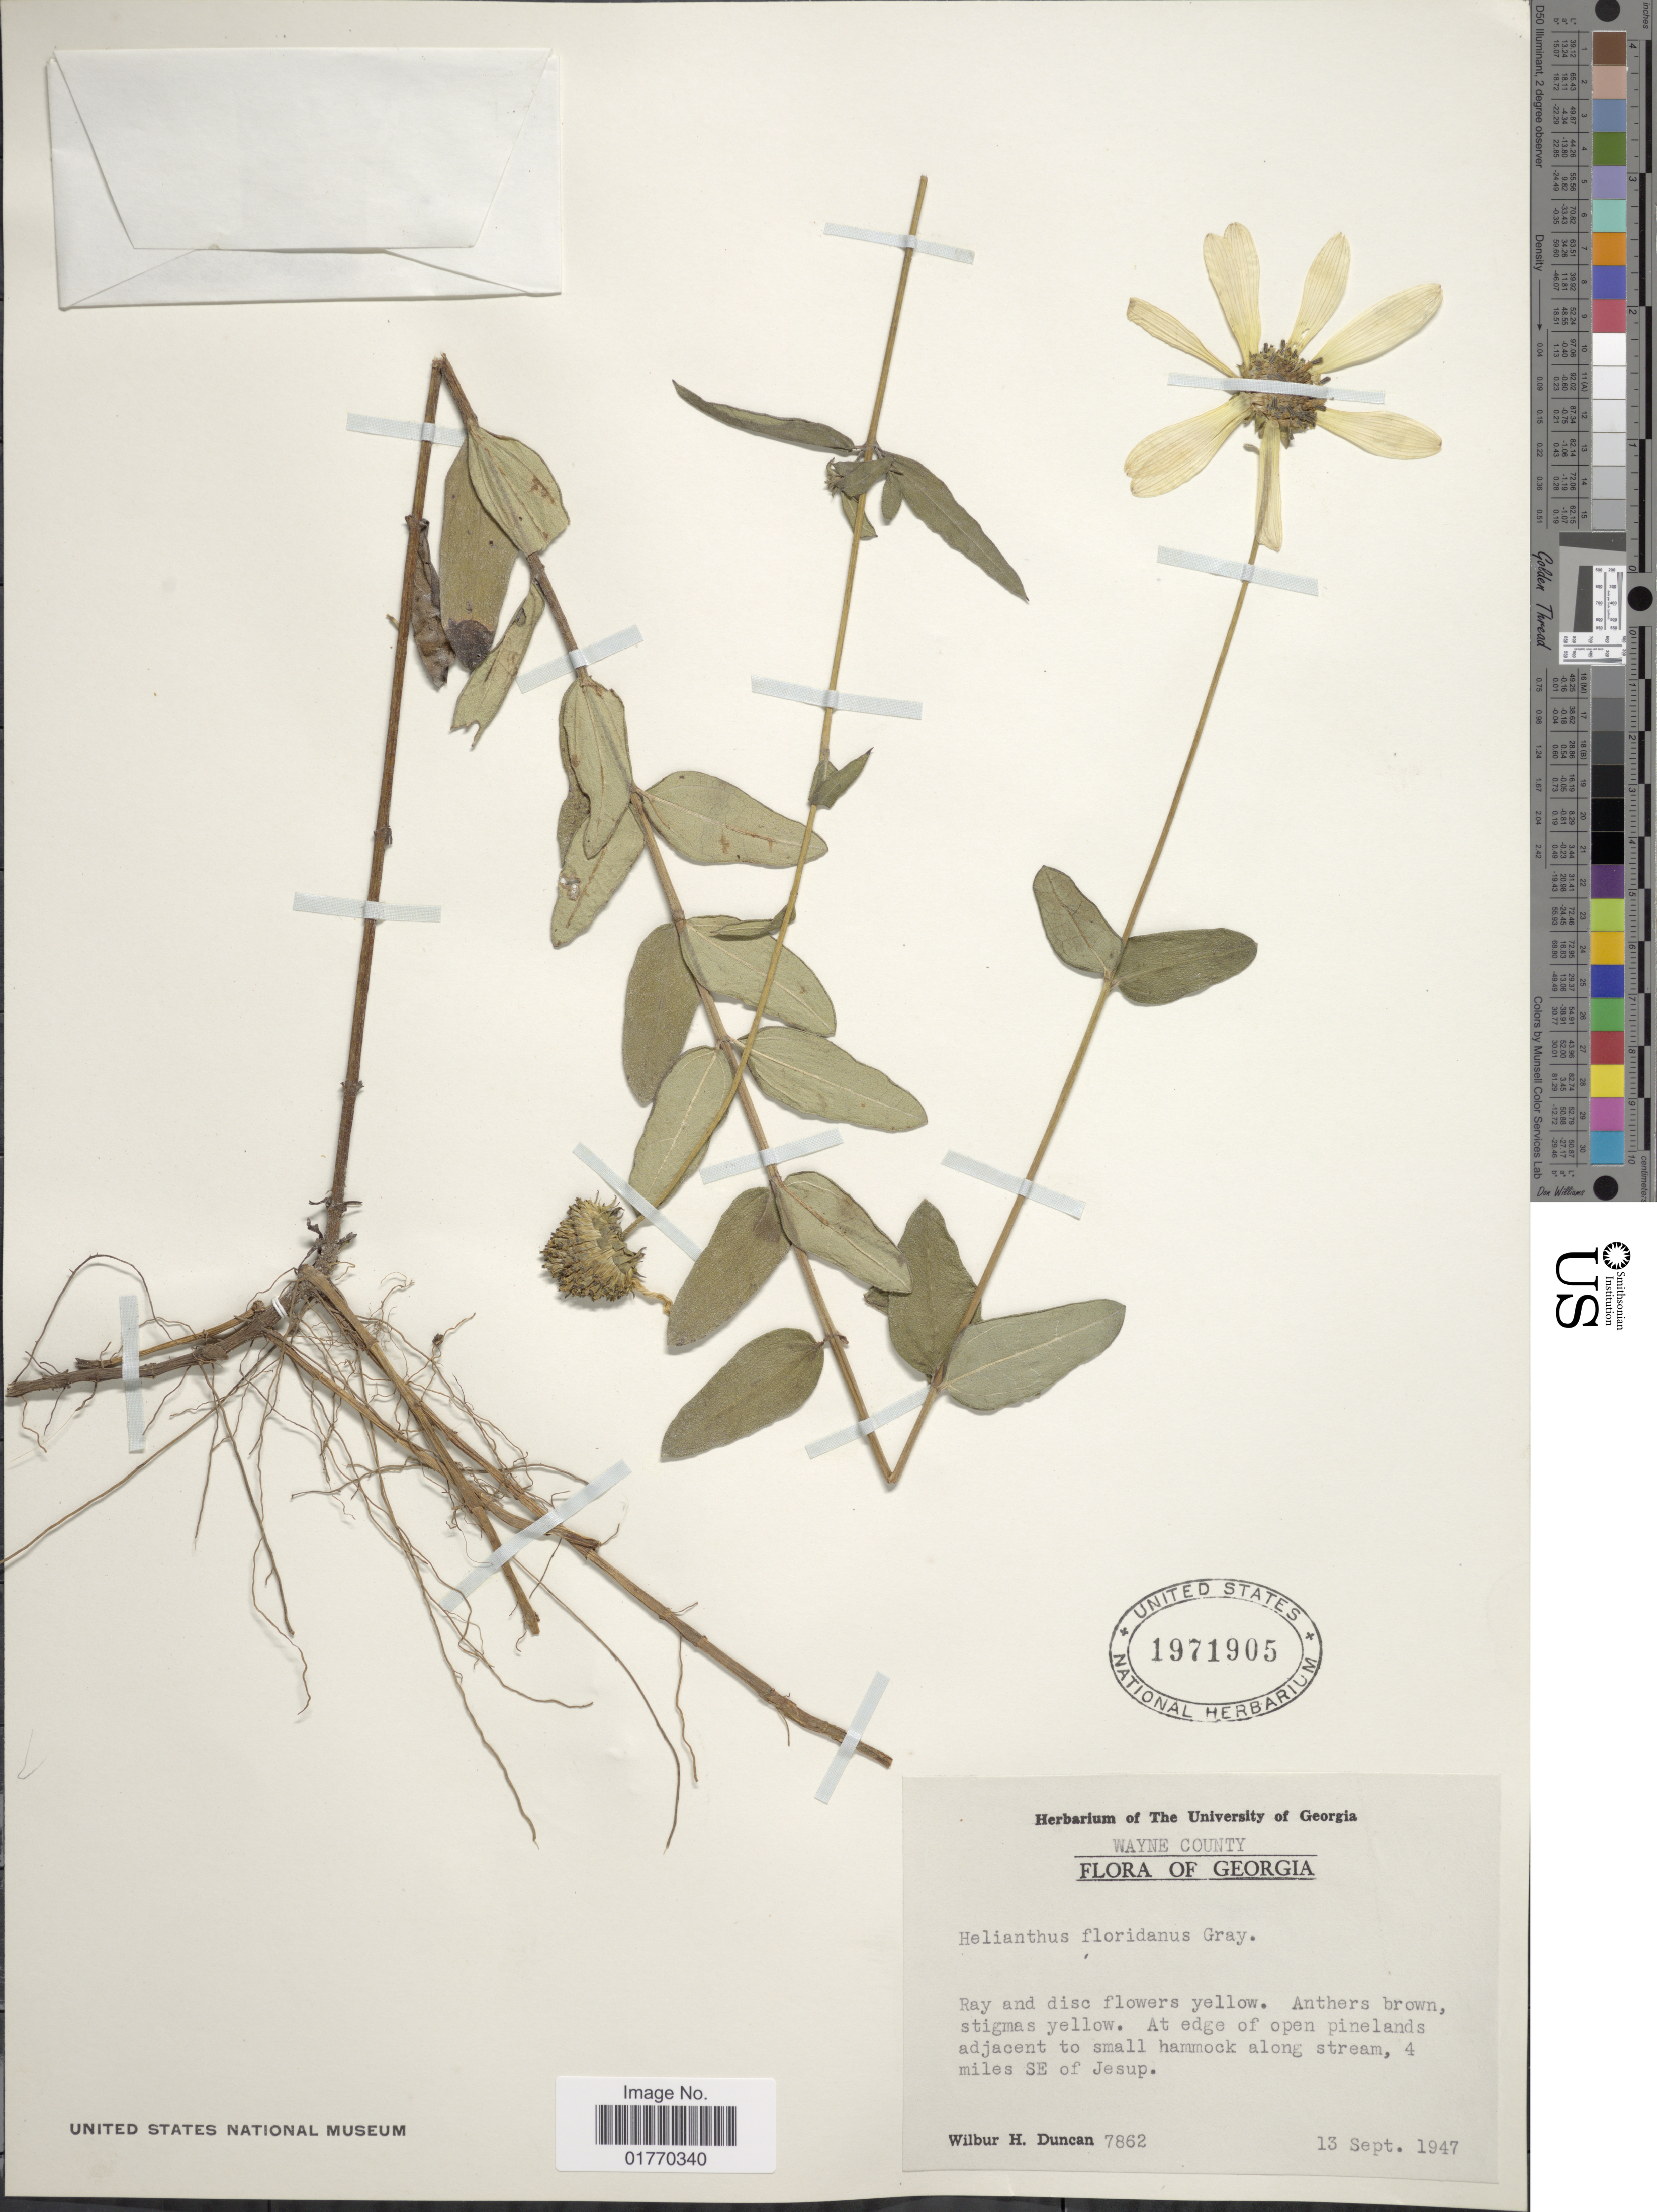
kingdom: Plantae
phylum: Tracheophyta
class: Magnoliopsida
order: Asterales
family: Asteraceae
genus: Helianthus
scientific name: Helianthus floridanus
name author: A. Gray ex Chapm.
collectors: W. H. Duncan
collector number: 7862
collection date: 1947-09-13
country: United States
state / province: Georgia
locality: Wayne County, At edge of open pinelands adjacent to small hammock along stream, 4 miles SE of Jesup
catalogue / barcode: US 1971905